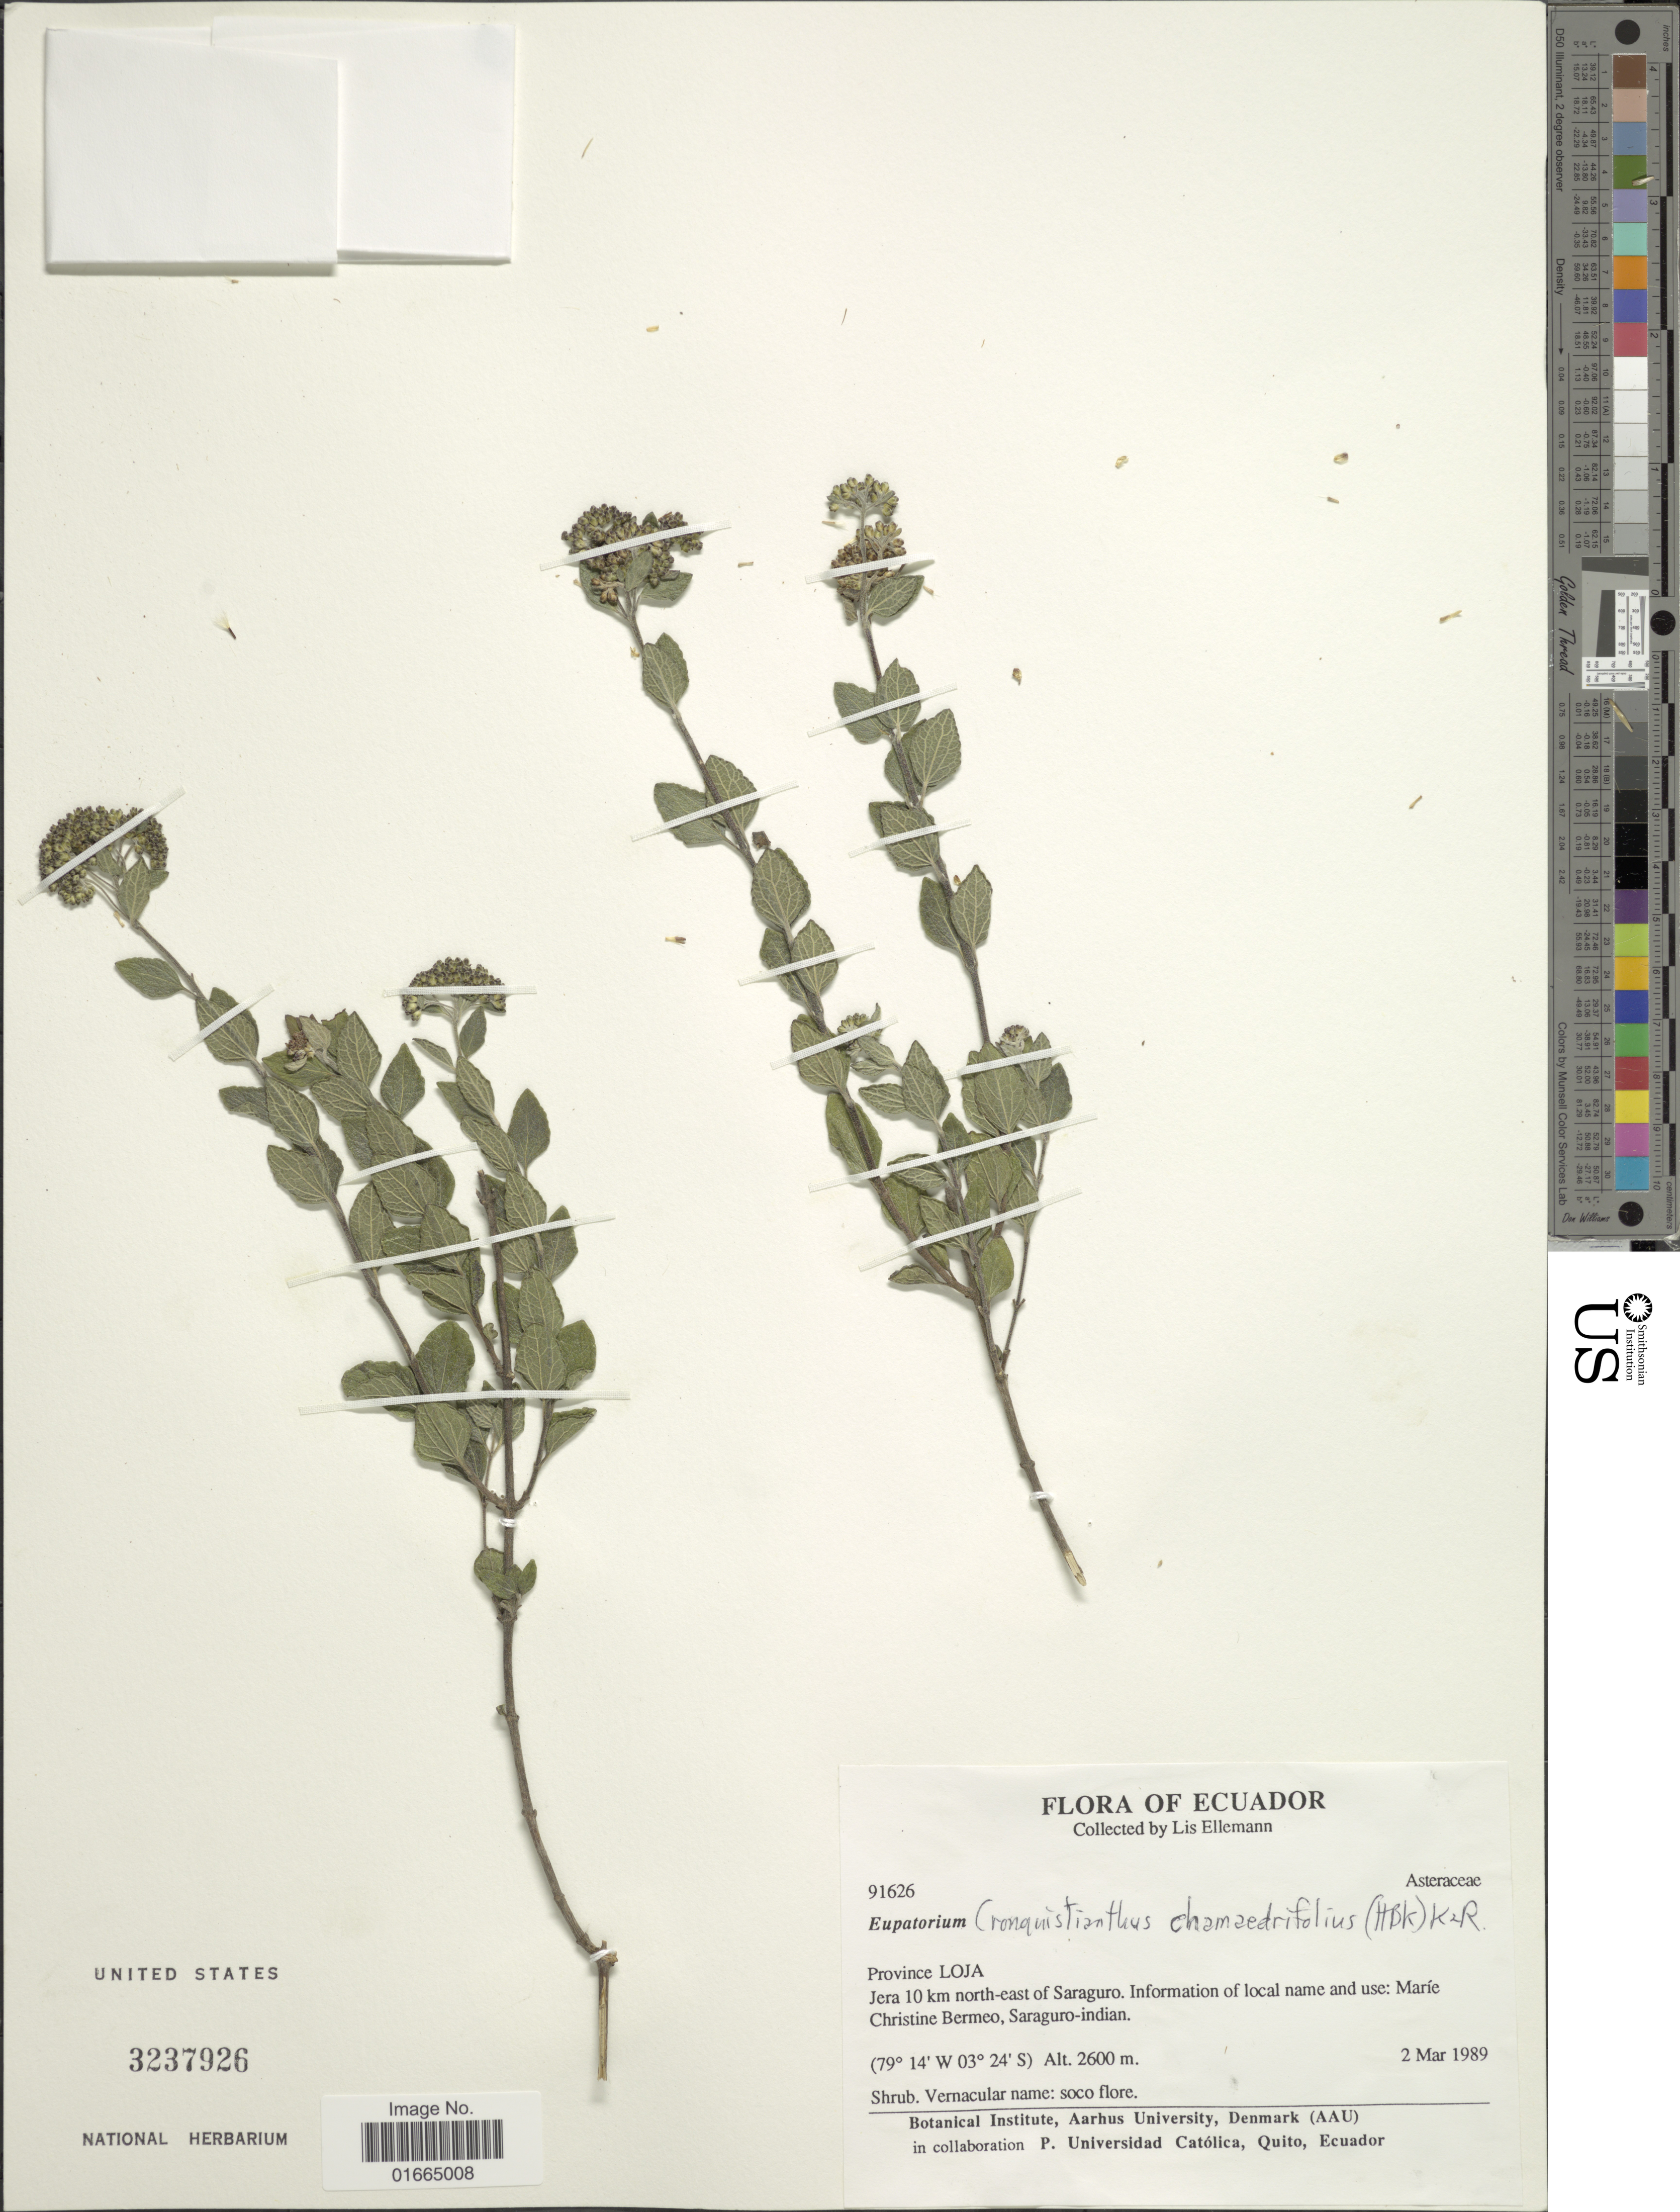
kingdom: Plantae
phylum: Tracheophyta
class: Magnoliopsida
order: Asterales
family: Asteraceae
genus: Cronquistianthus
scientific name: Cronquistianthus chamaedrifolius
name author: (Kunth) R.M. King & H. Rob.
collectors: L. Ellemann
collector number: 91626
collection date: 1989-03-02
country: Ecuador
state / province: Loja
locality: Province Loja. Jera 10 km north-east of Saraguro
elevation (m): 2600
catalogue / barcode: US 3237926